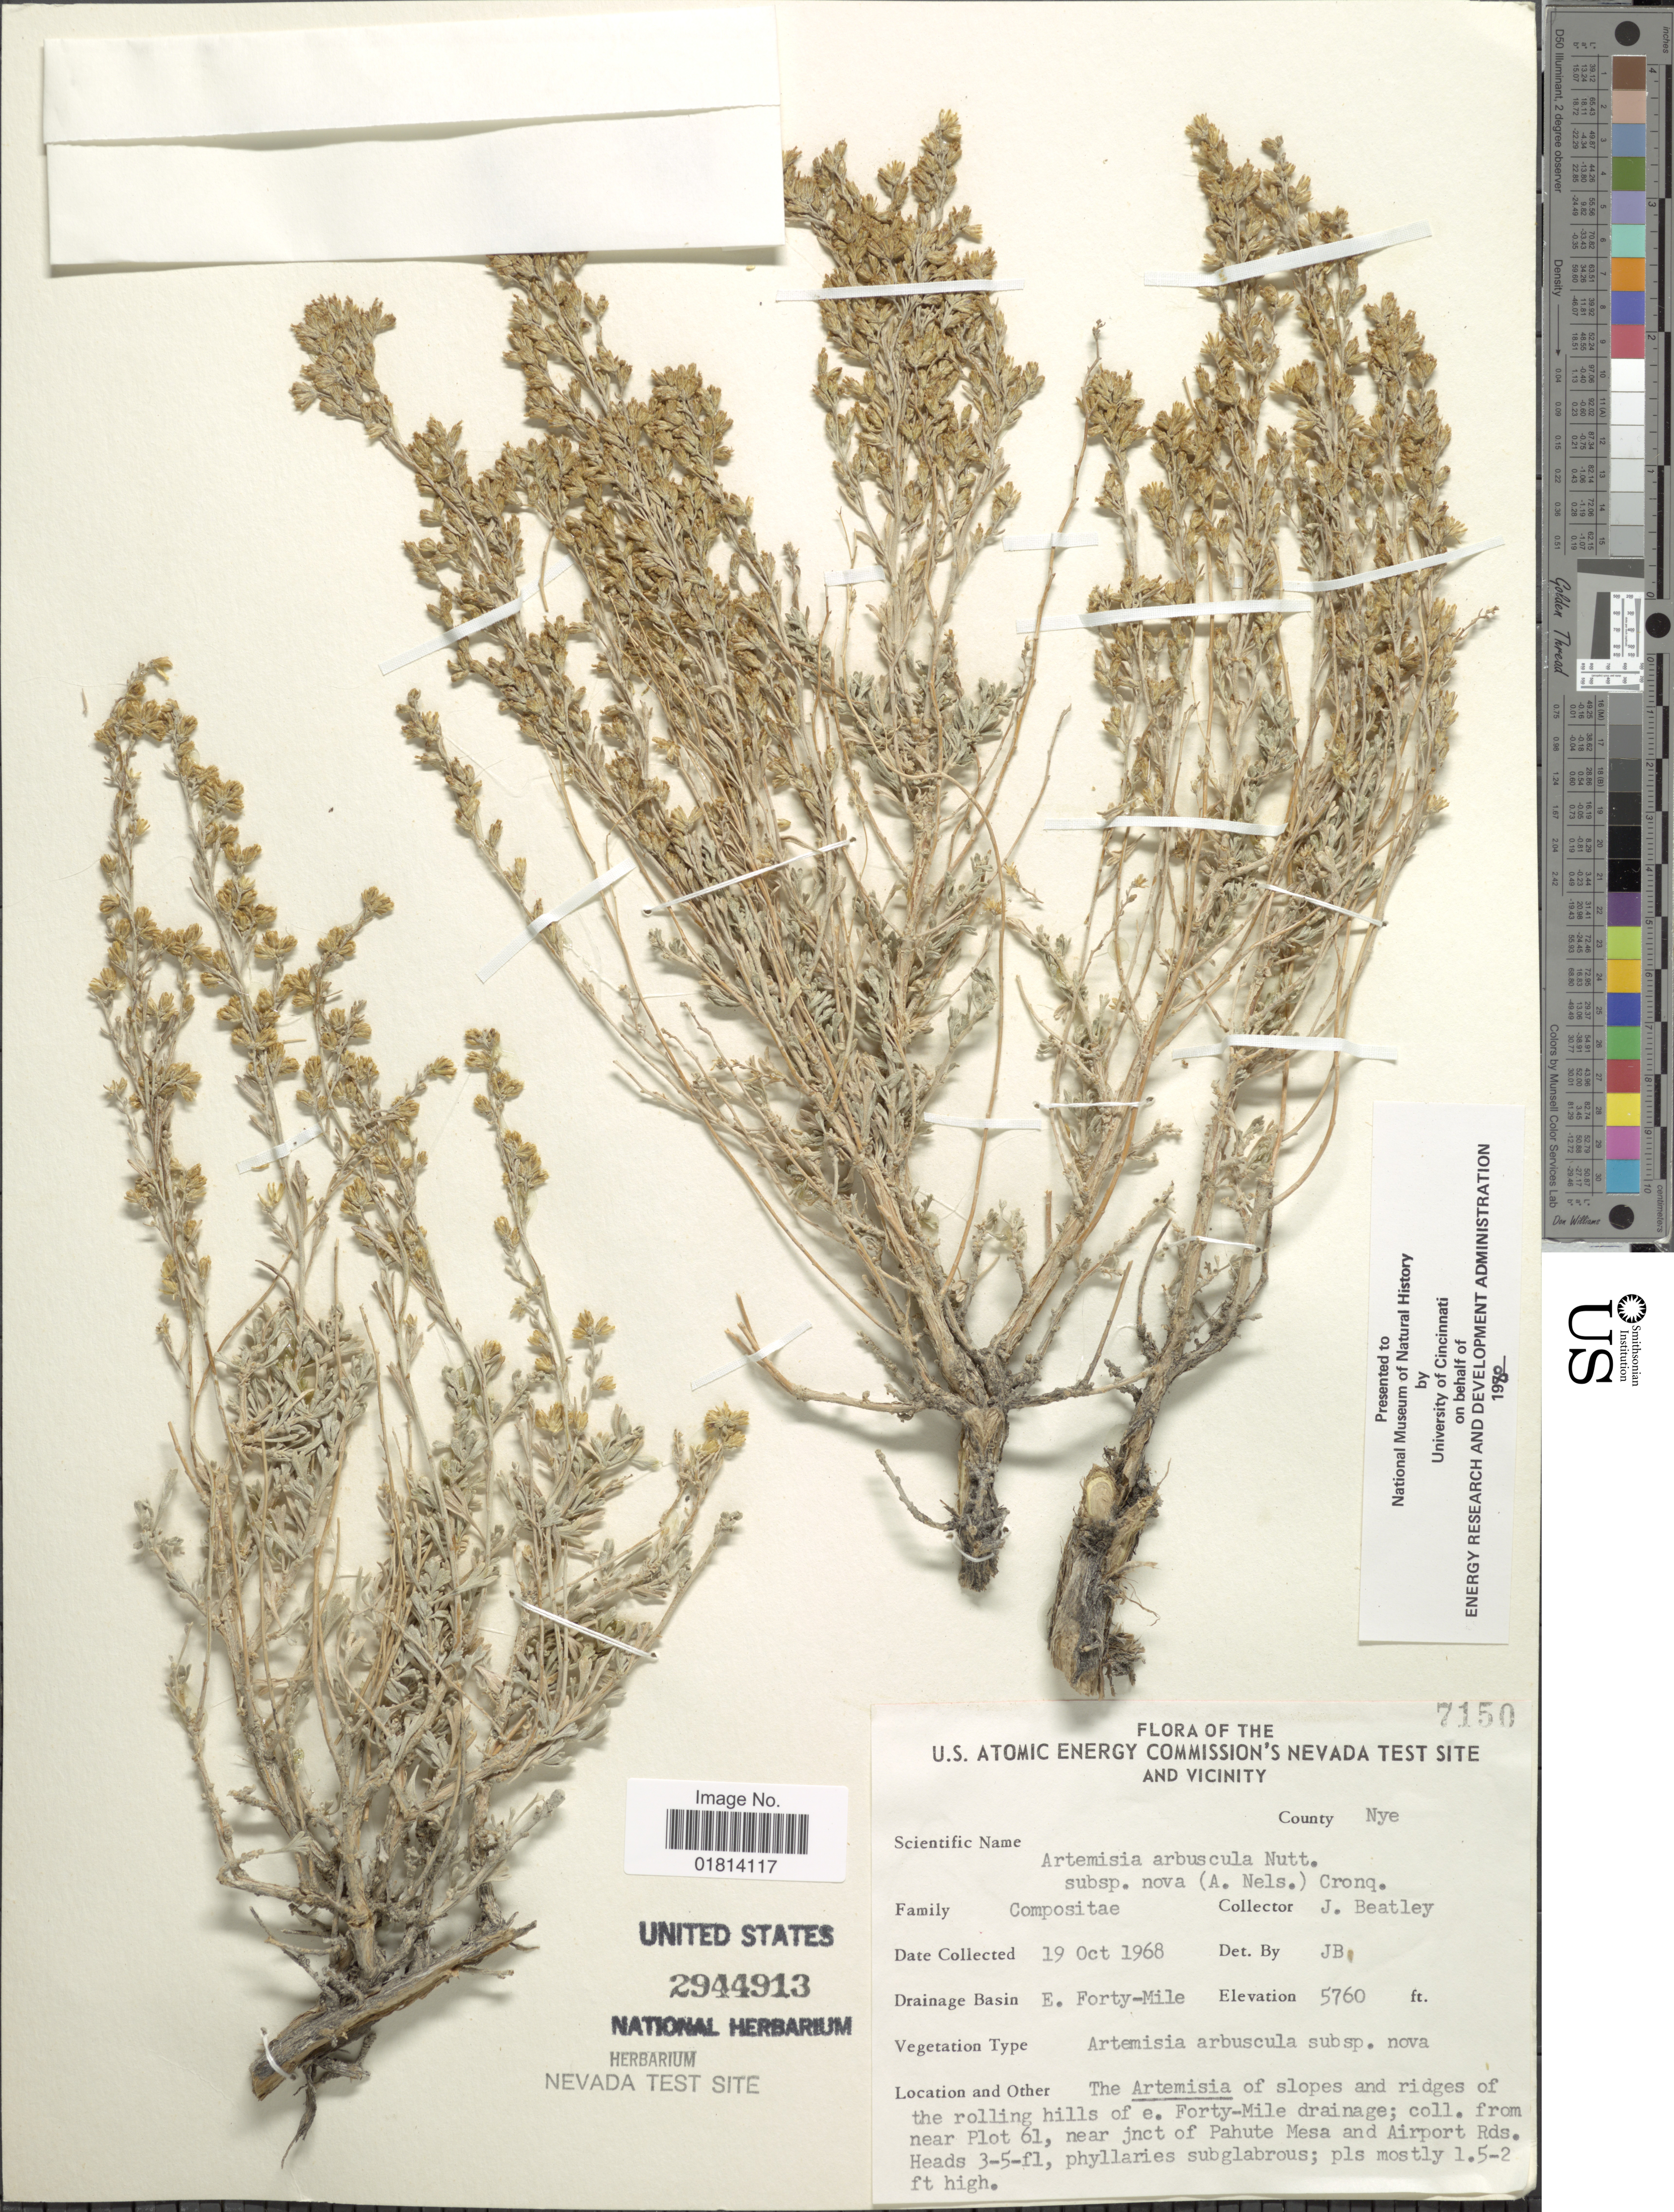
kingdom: Plantae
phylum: Tracheophyta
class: Magnoliopsida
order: Asterales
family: Asteraceae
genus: Artemisia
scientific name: Artemisia arbuscula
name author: Nutt.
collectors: J. C. Beatley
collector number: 7150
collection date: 1968-10-19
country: United States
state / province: Nevada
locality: U.S. Atomic Energy Commission's Nevada Test Site and Vicinity. County Nye. E. Forty-Mile. The Artemisia of slopes and ridges of the rolling hills of e. Forty-Mile drainage; coll. from near Plot 61, near jnct of Pahute Mesa and Airport Rds. Heads 3-5-fl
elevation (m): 1756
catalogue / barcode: US 2944913